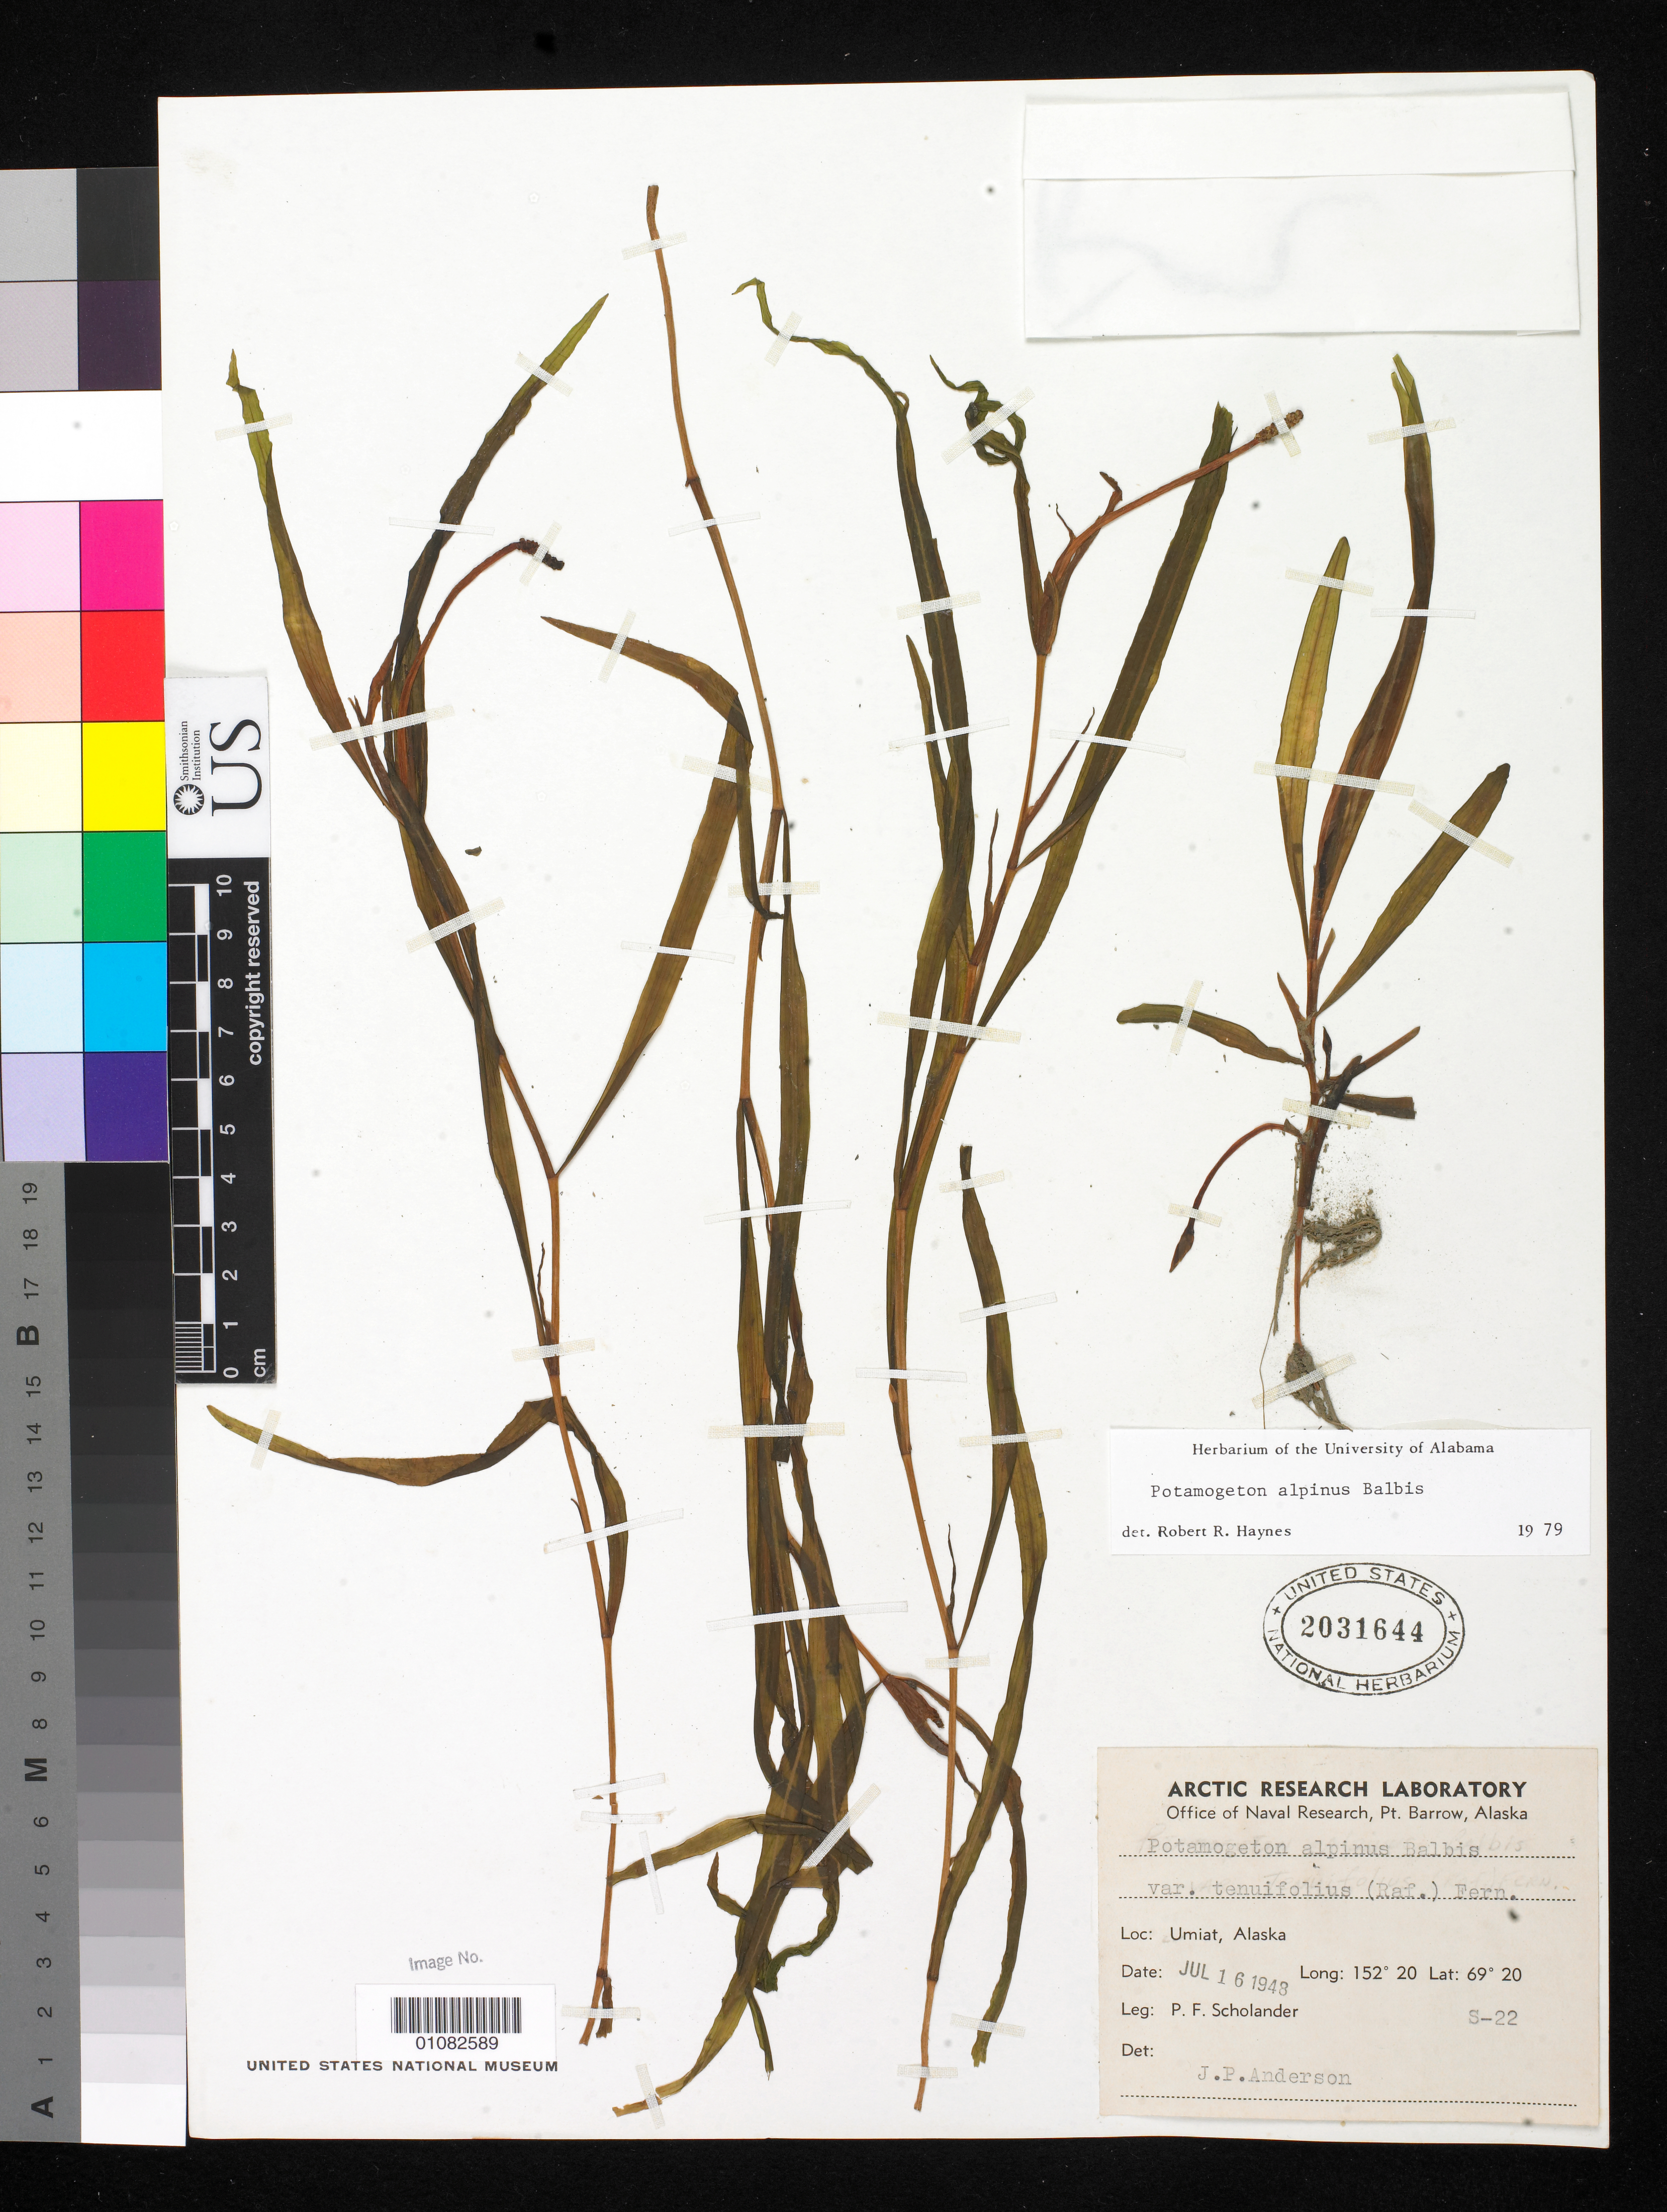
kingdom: Plantae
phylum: Tracheophyta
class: Liliopsida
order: Alismatales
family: Potamogetonaceae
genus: Potamogeton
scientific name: Potamogeton alpinus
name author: Balb.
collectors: P. Scholander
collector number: S-22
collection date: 1948-07-16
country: United States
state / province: Alaska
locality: Umiat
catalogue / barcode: US 2031644